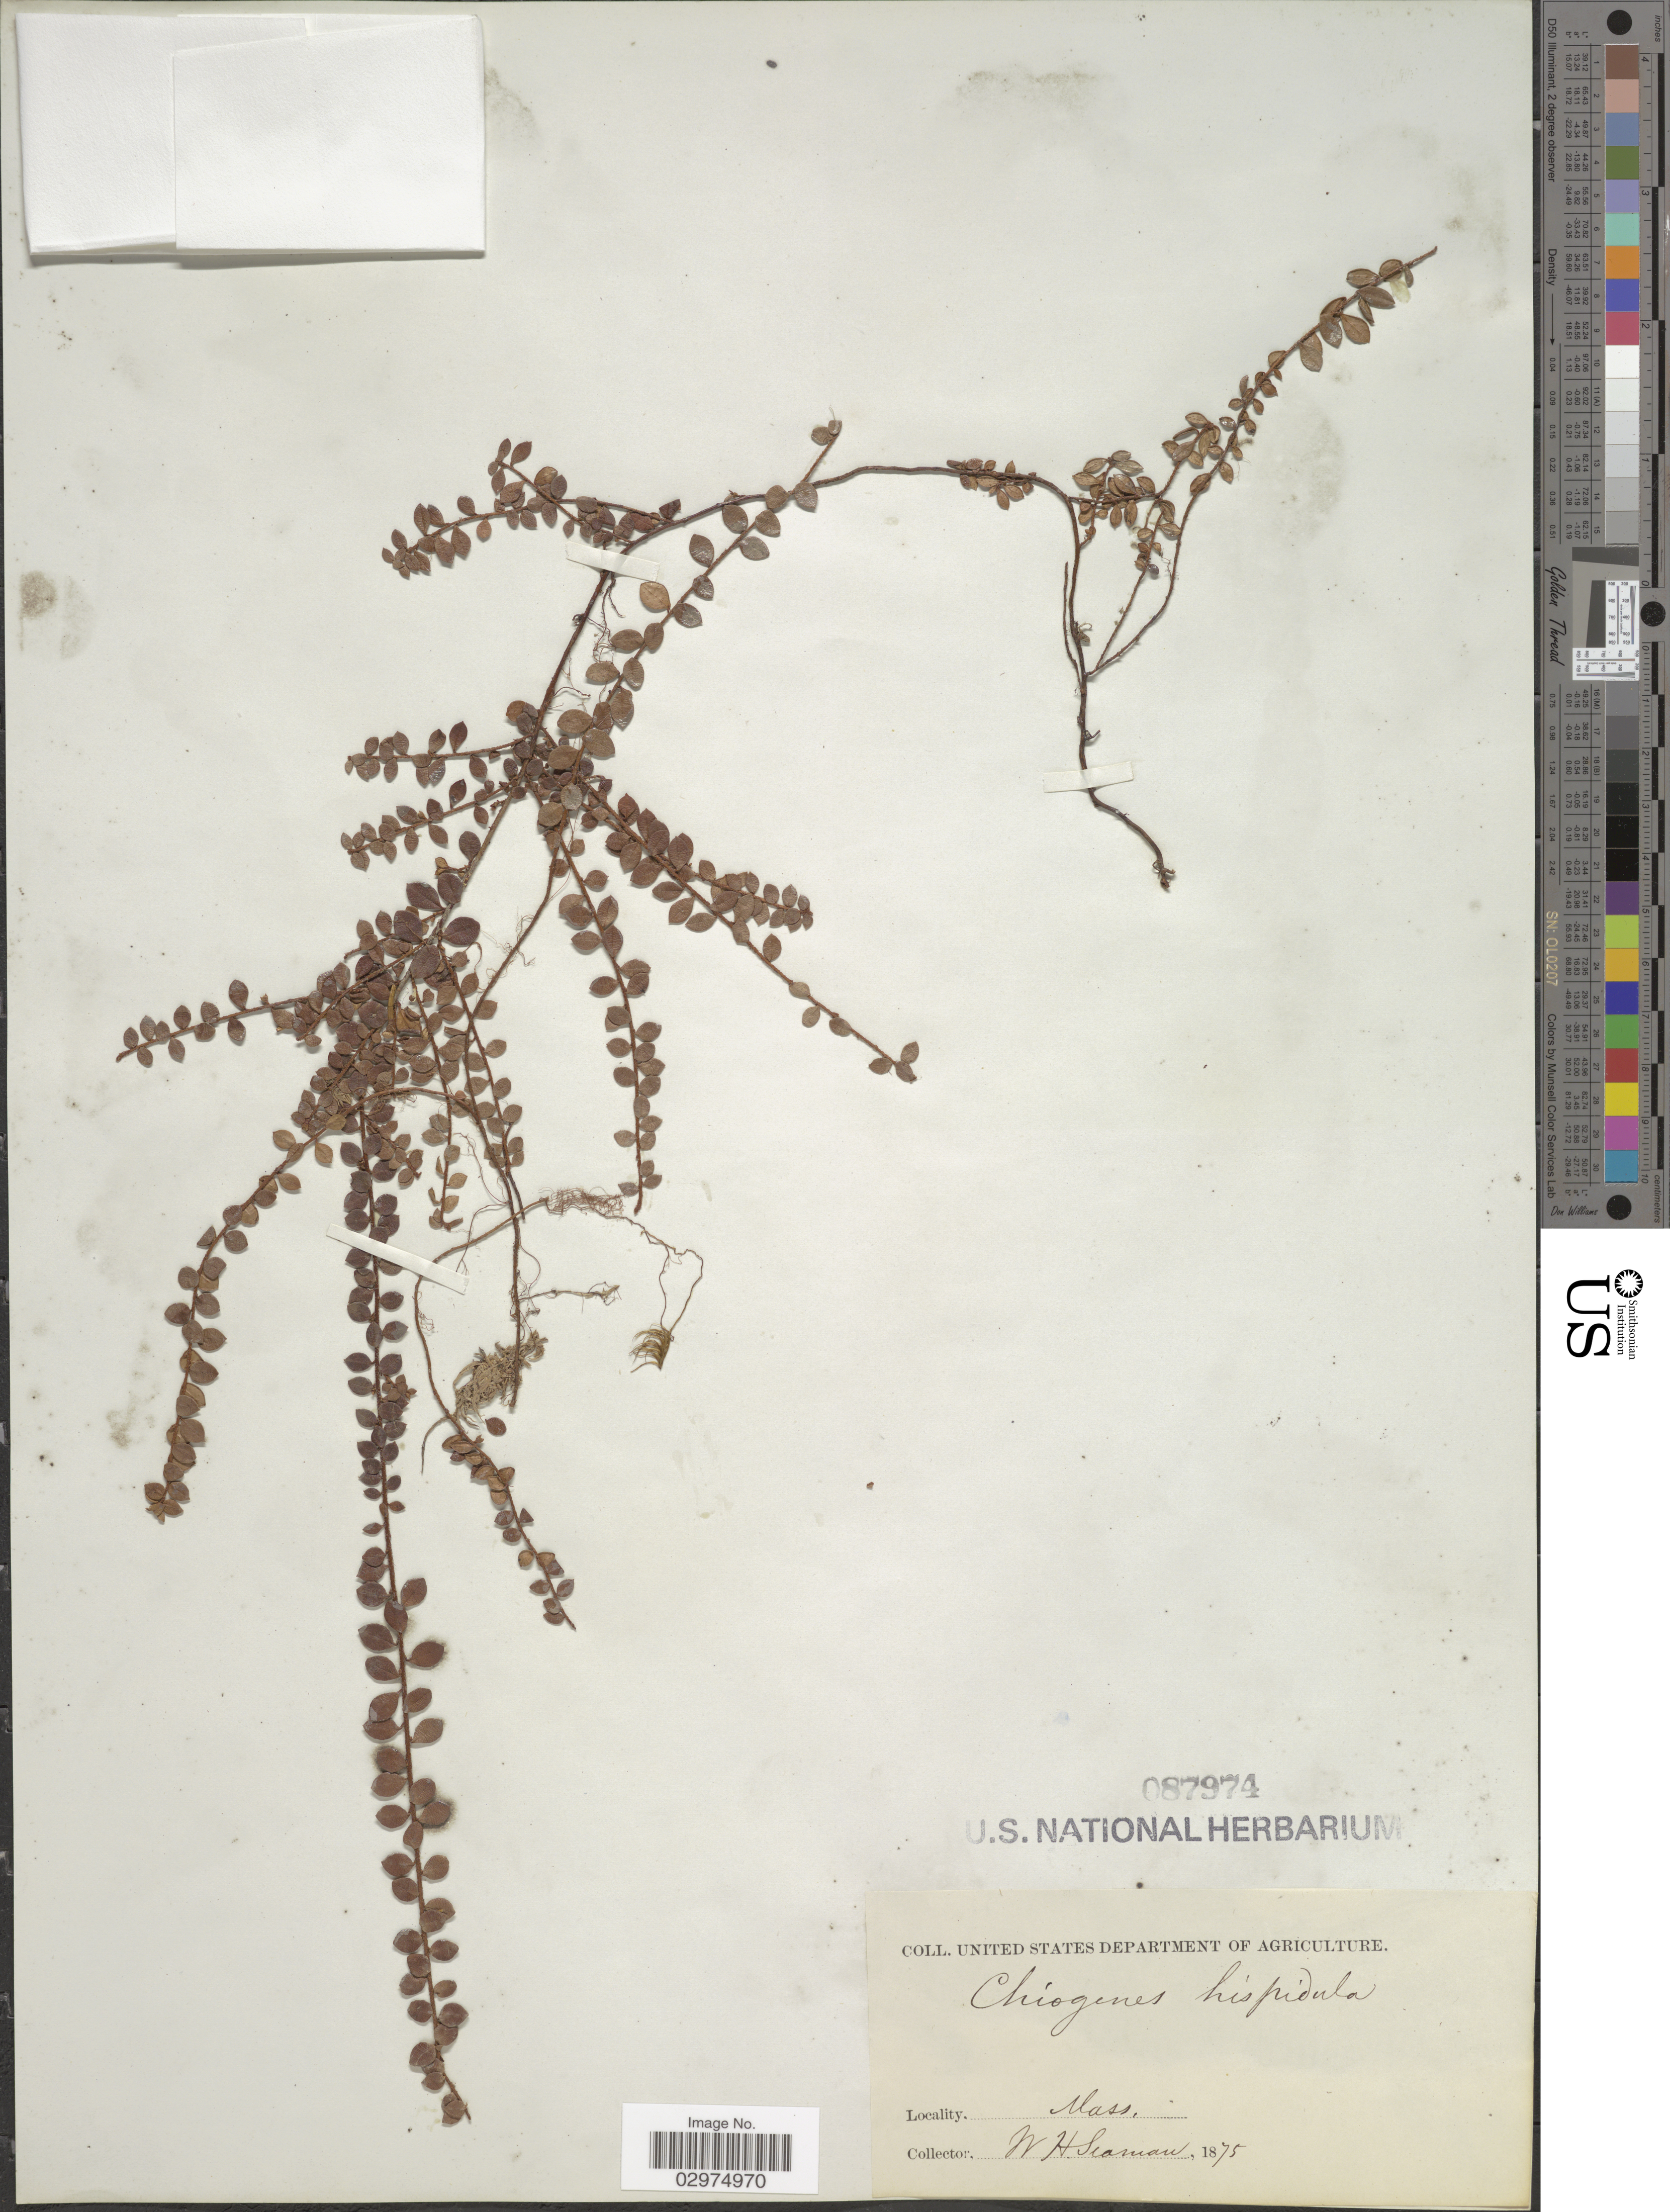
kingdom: Plantae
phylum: Tracheophyta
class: Magnoliopsida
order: Ericales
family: Ericaceae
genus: Gaultheria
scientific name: Gaultheria hispidula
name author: (L.) Muhl. ex Bigelow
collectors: W. Seaman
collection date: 1875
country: United States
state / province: Massachusetts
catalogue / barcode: US 87974